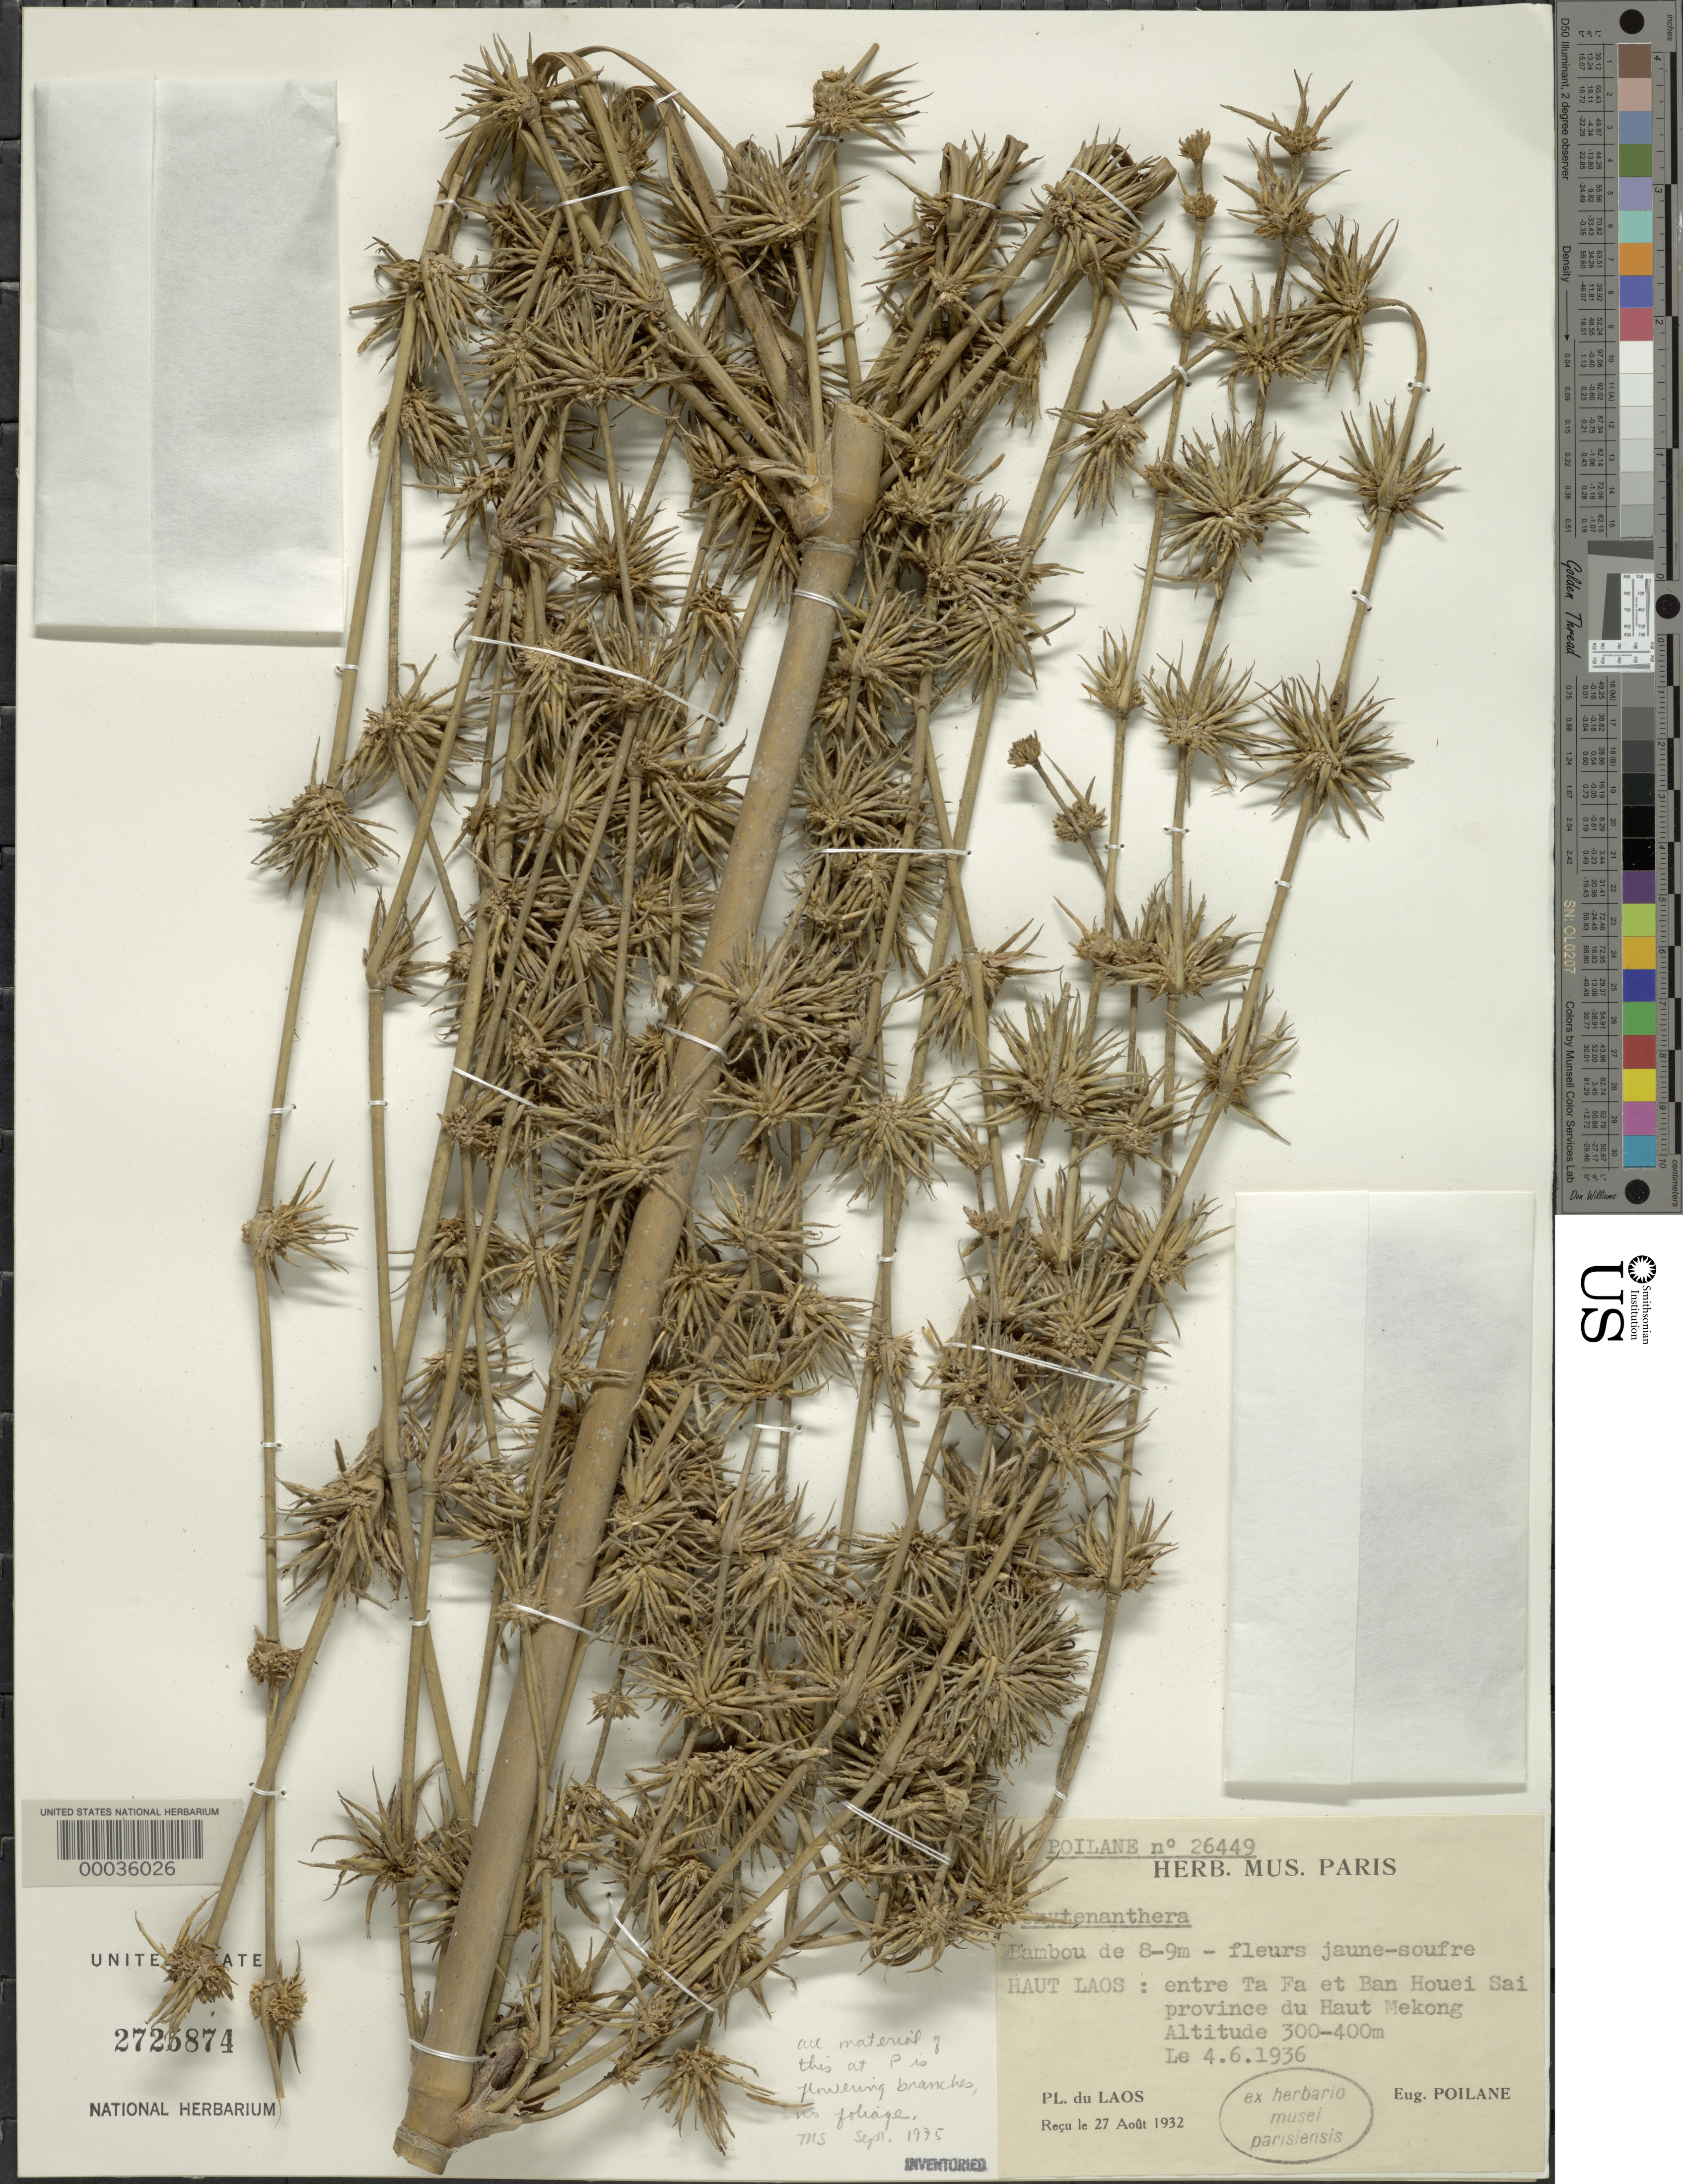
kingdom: Plantae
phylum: Tracheophyta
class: Liliopsida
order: Poales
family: Poaceae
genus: Dendrocalamus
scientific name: Dendrocalamus sp.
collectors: -. Poilane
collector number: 26449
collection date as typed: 06 Apr 1936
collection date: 1936-04-06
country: Laos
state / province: Louangnamtha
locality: Between Ta Fa and Ban Houei Sai, Province du haut Mekong. [=LouangNamtha Province]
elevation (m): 300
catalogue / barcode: US 2725874